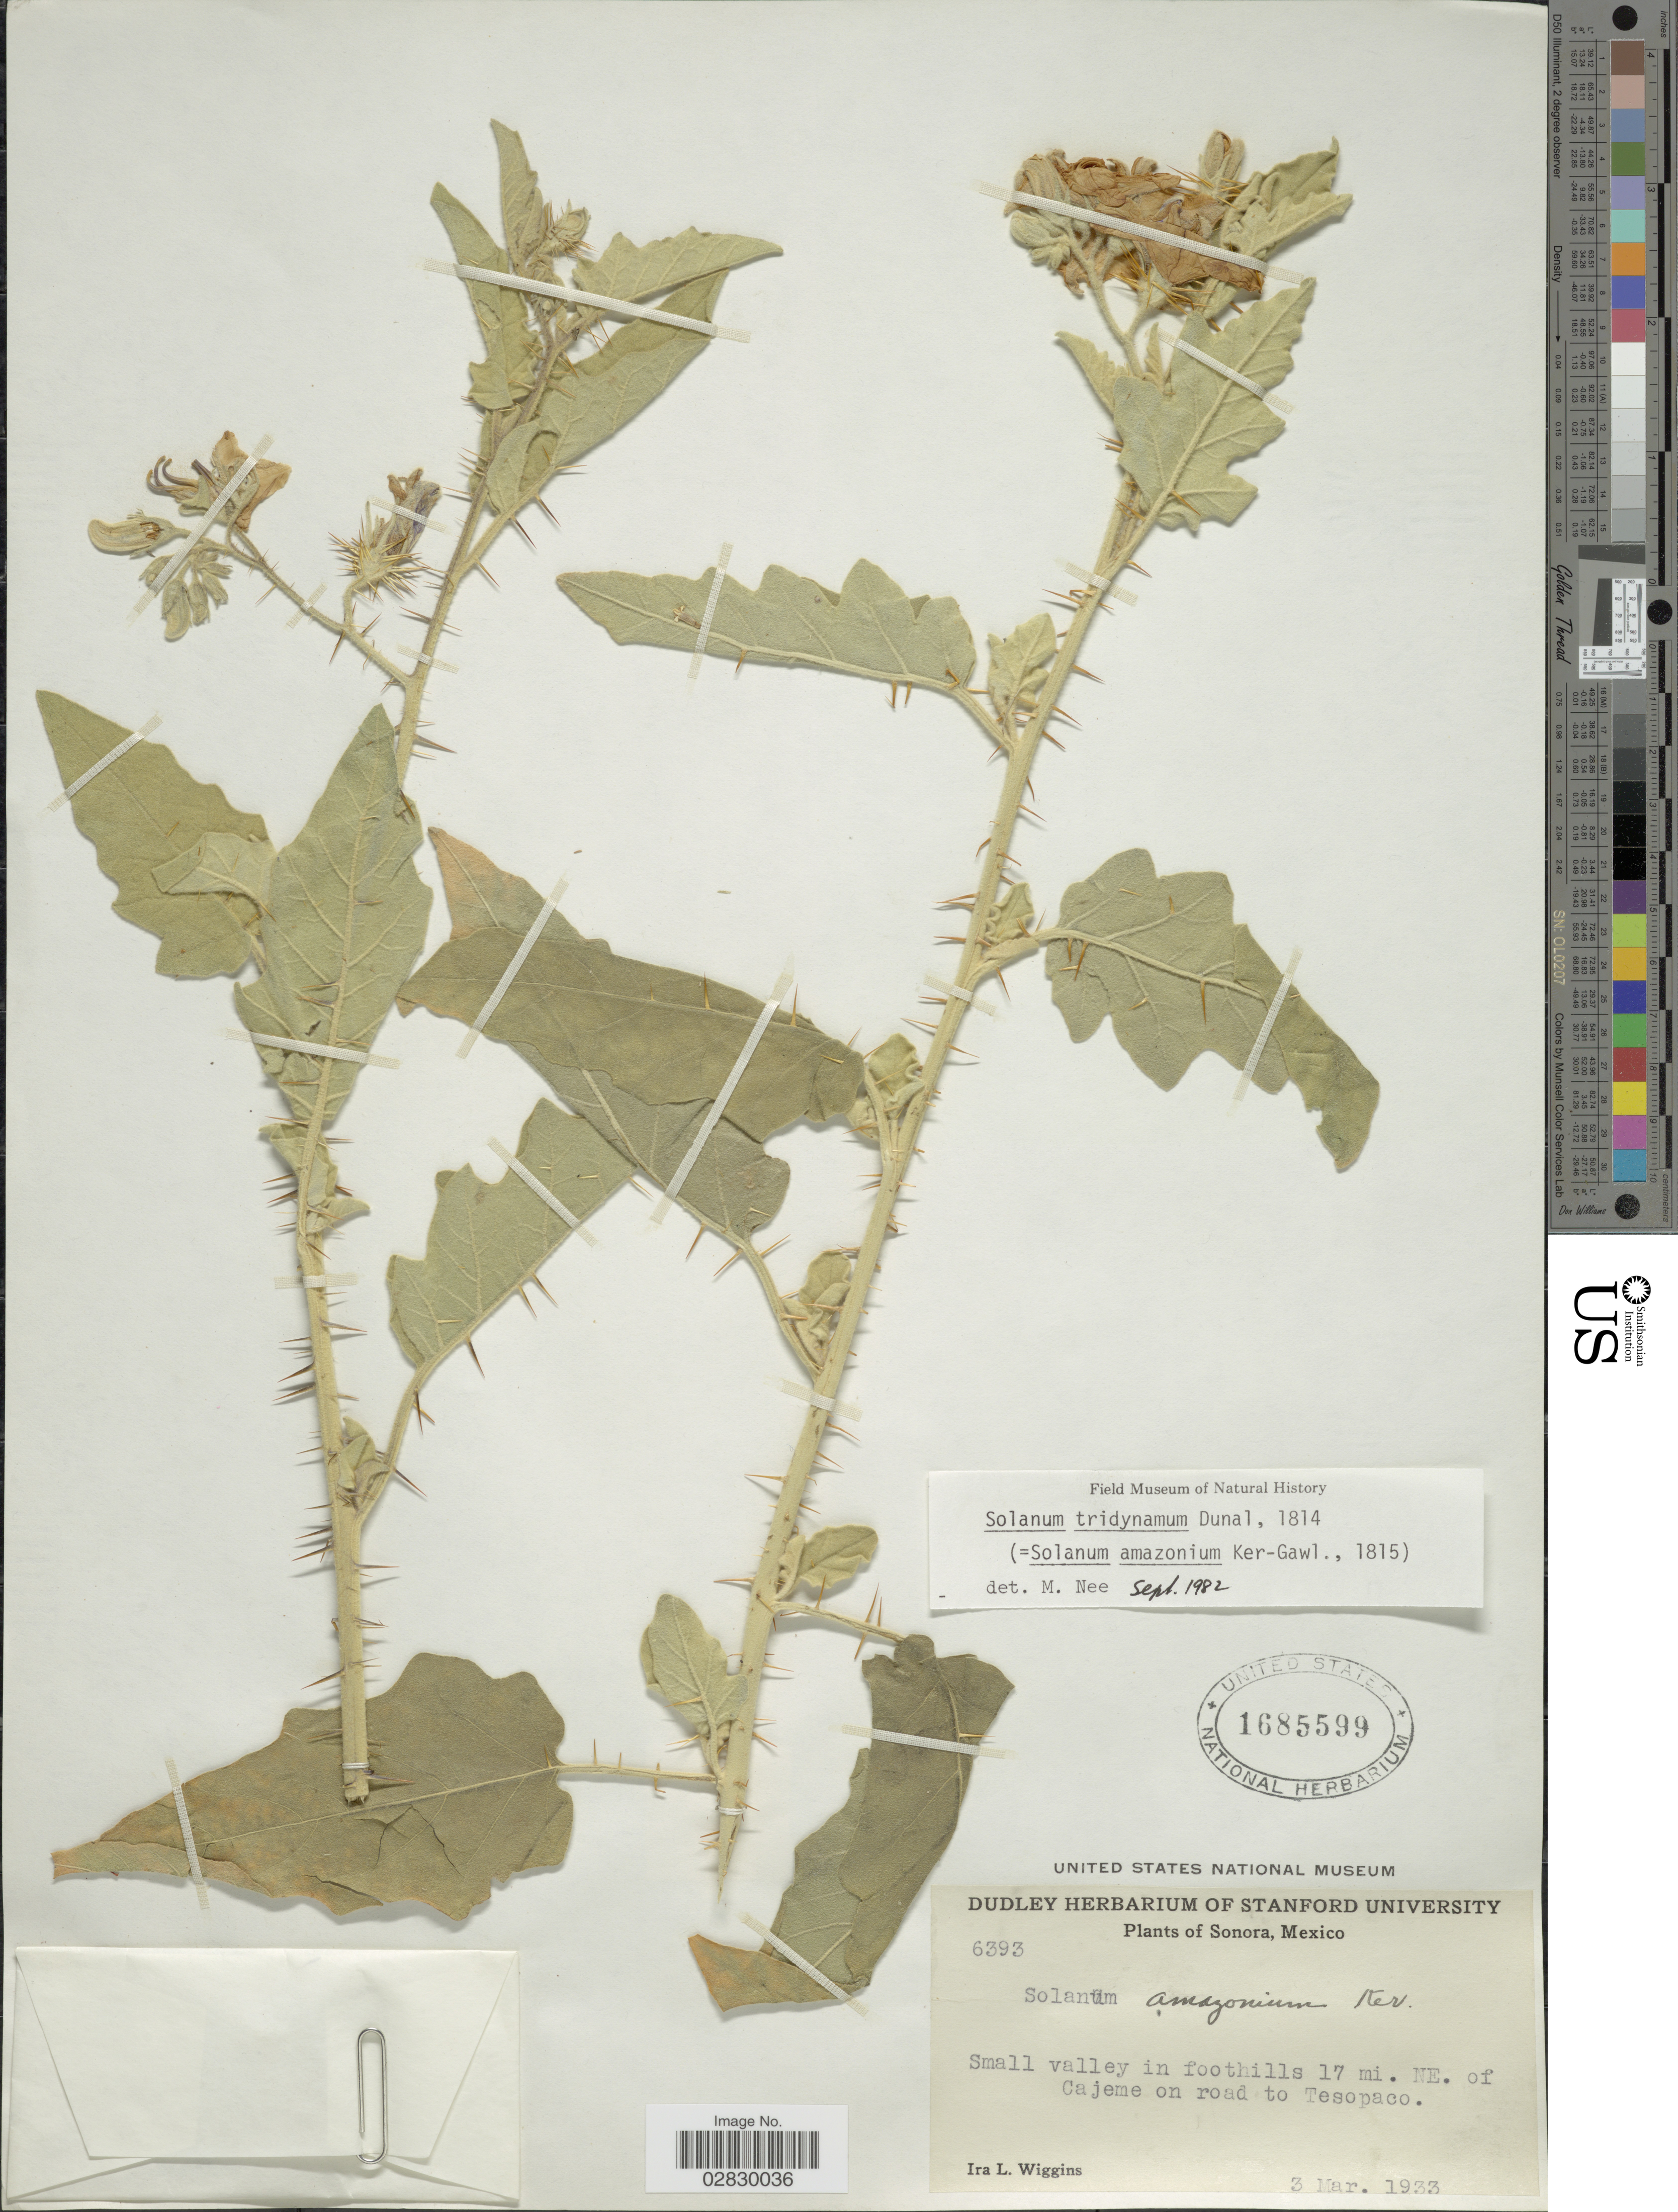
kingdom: Plantae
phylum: Tracheophyta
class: Magnoliopsida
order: Solanales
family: Solanaceae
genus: Solanum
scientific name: Solanum houstonii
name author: Dunal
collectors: I. L. Wiggins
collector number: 6393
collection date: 1933-03-03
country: Mexico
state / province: Sonora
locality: Small valley in foothills 17 mi. NE. of Cajeme on road to Tesopaco.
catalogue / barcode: US 1685599